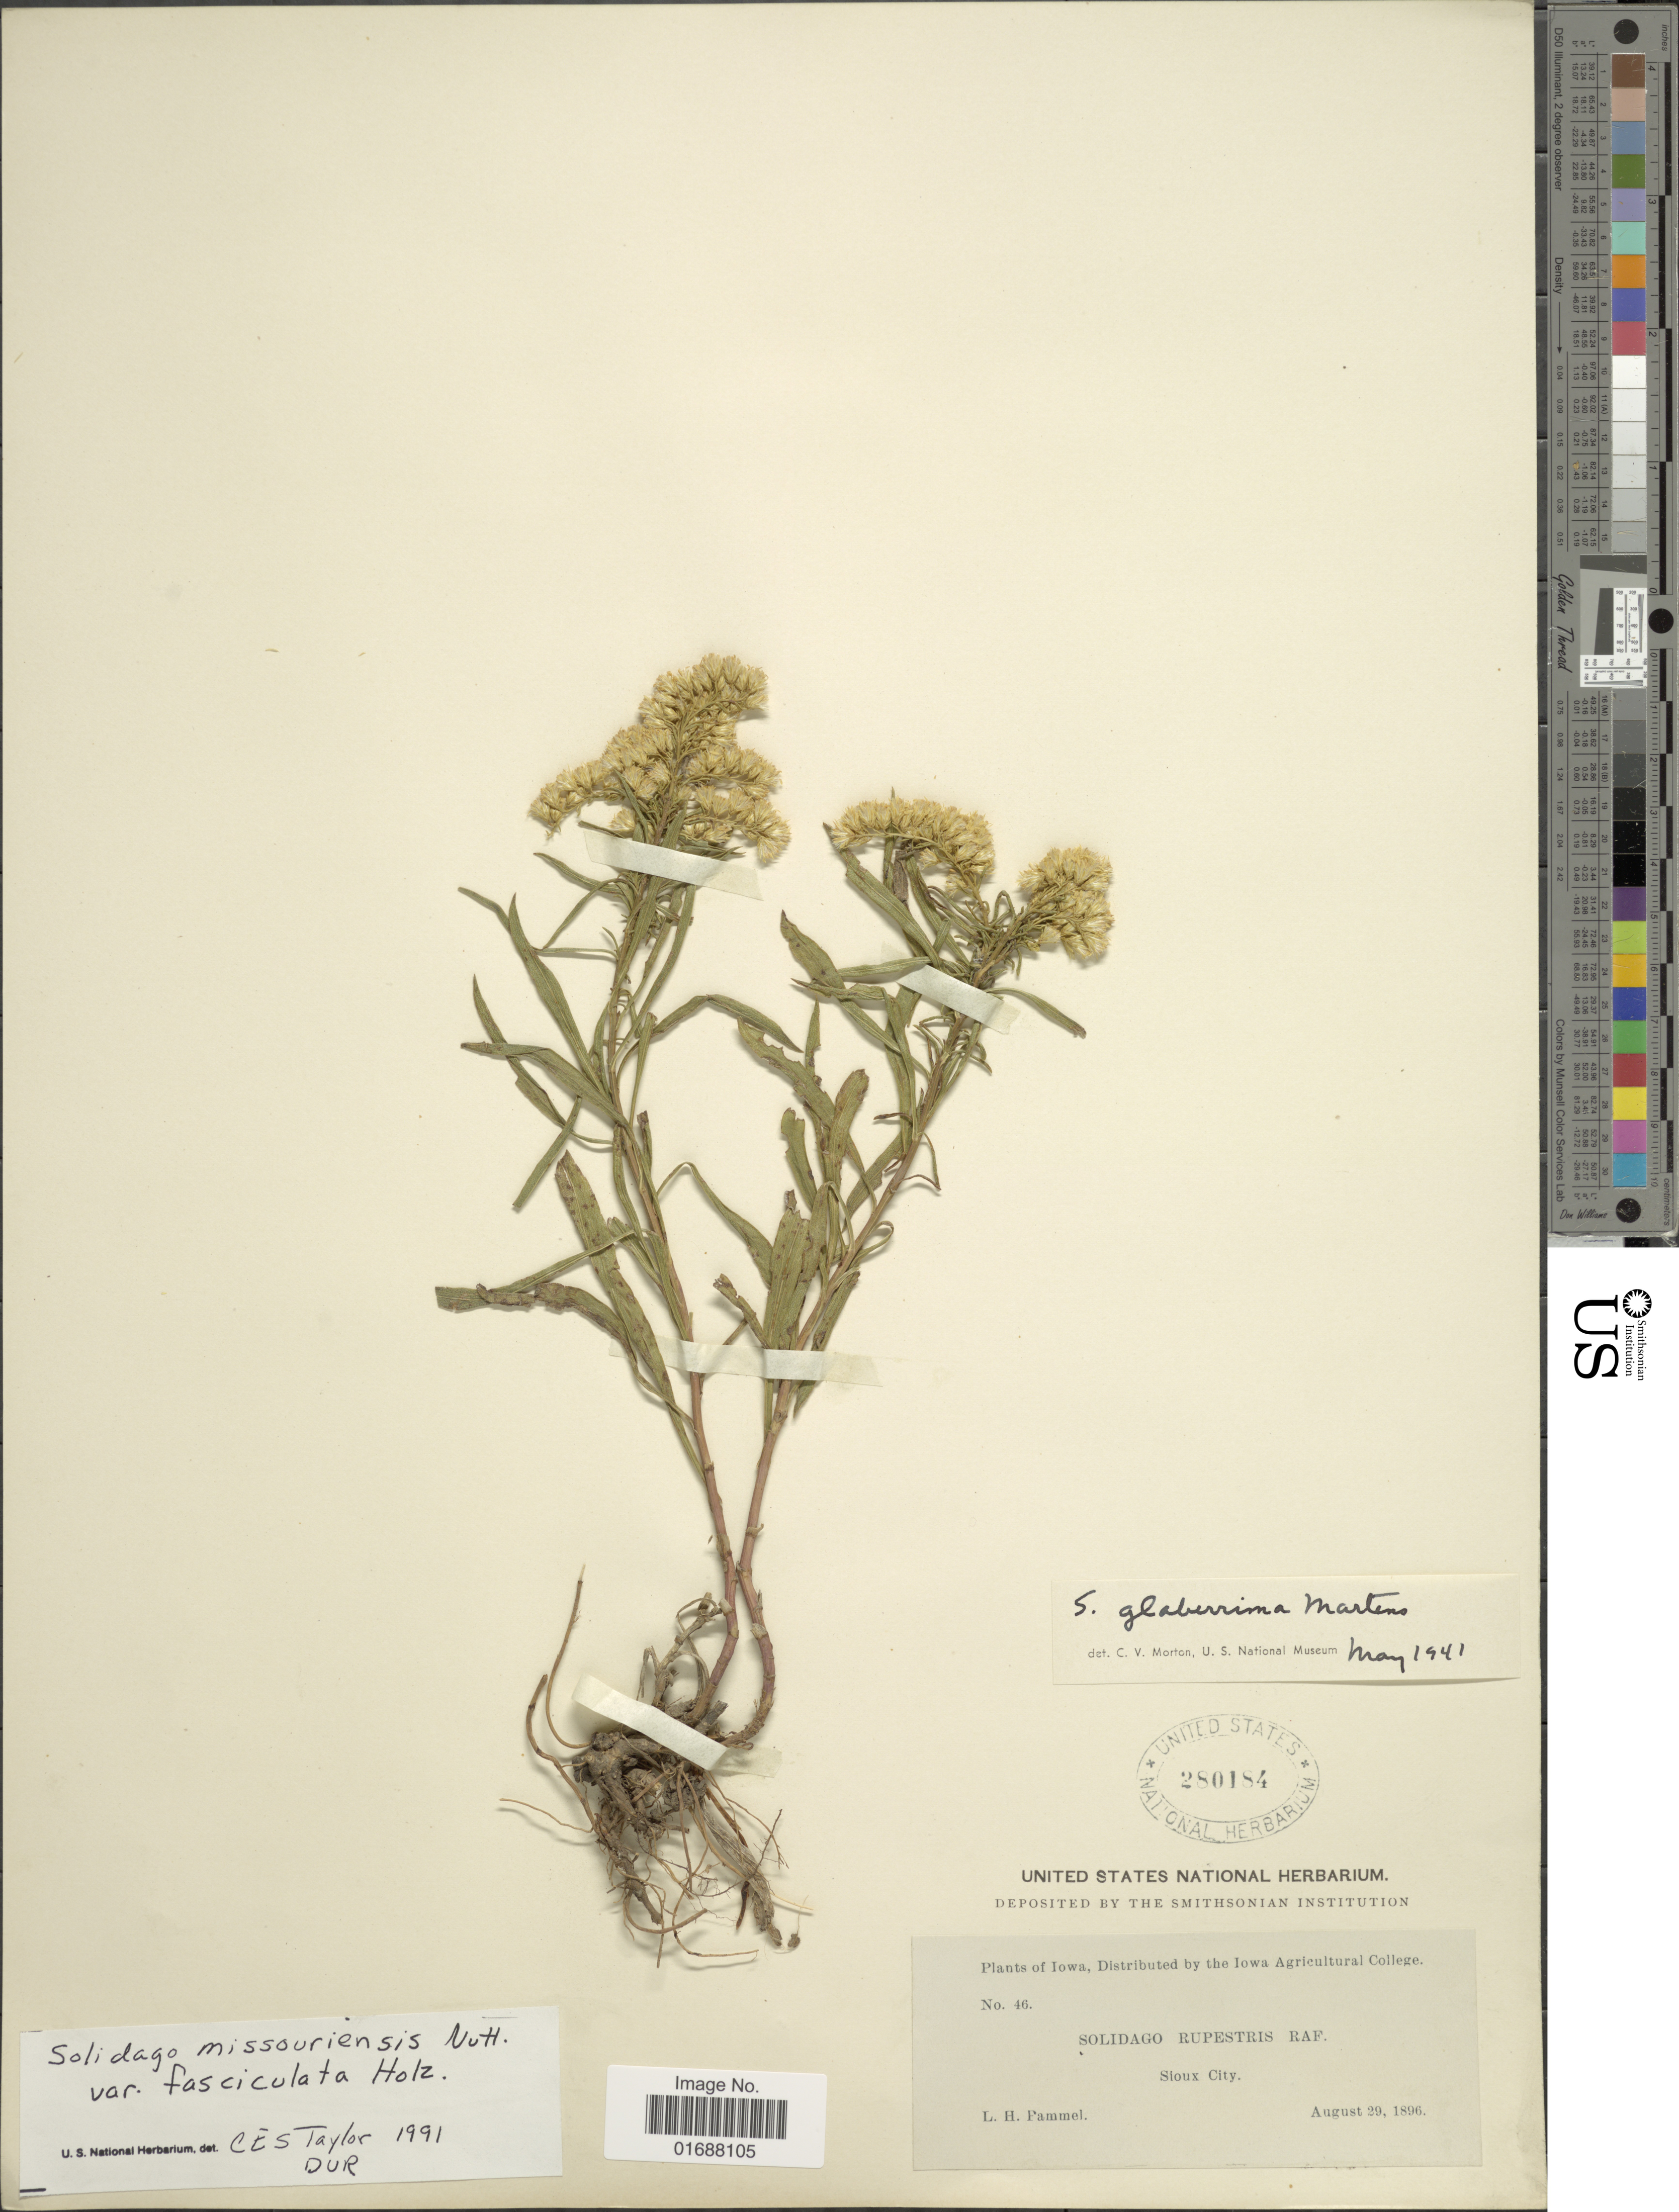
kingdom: Plantae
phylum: Tracheophyta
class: Magnoliopsida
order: Asterales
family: Asteraceae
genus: Solidago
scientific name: Solidago missouriensis var. fasciculata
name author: Holz.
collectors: L. Pammel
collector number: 46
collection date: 1896-08-29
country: United States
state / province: Iowa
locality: Iowa. Sioux City.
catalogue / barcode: US 280184